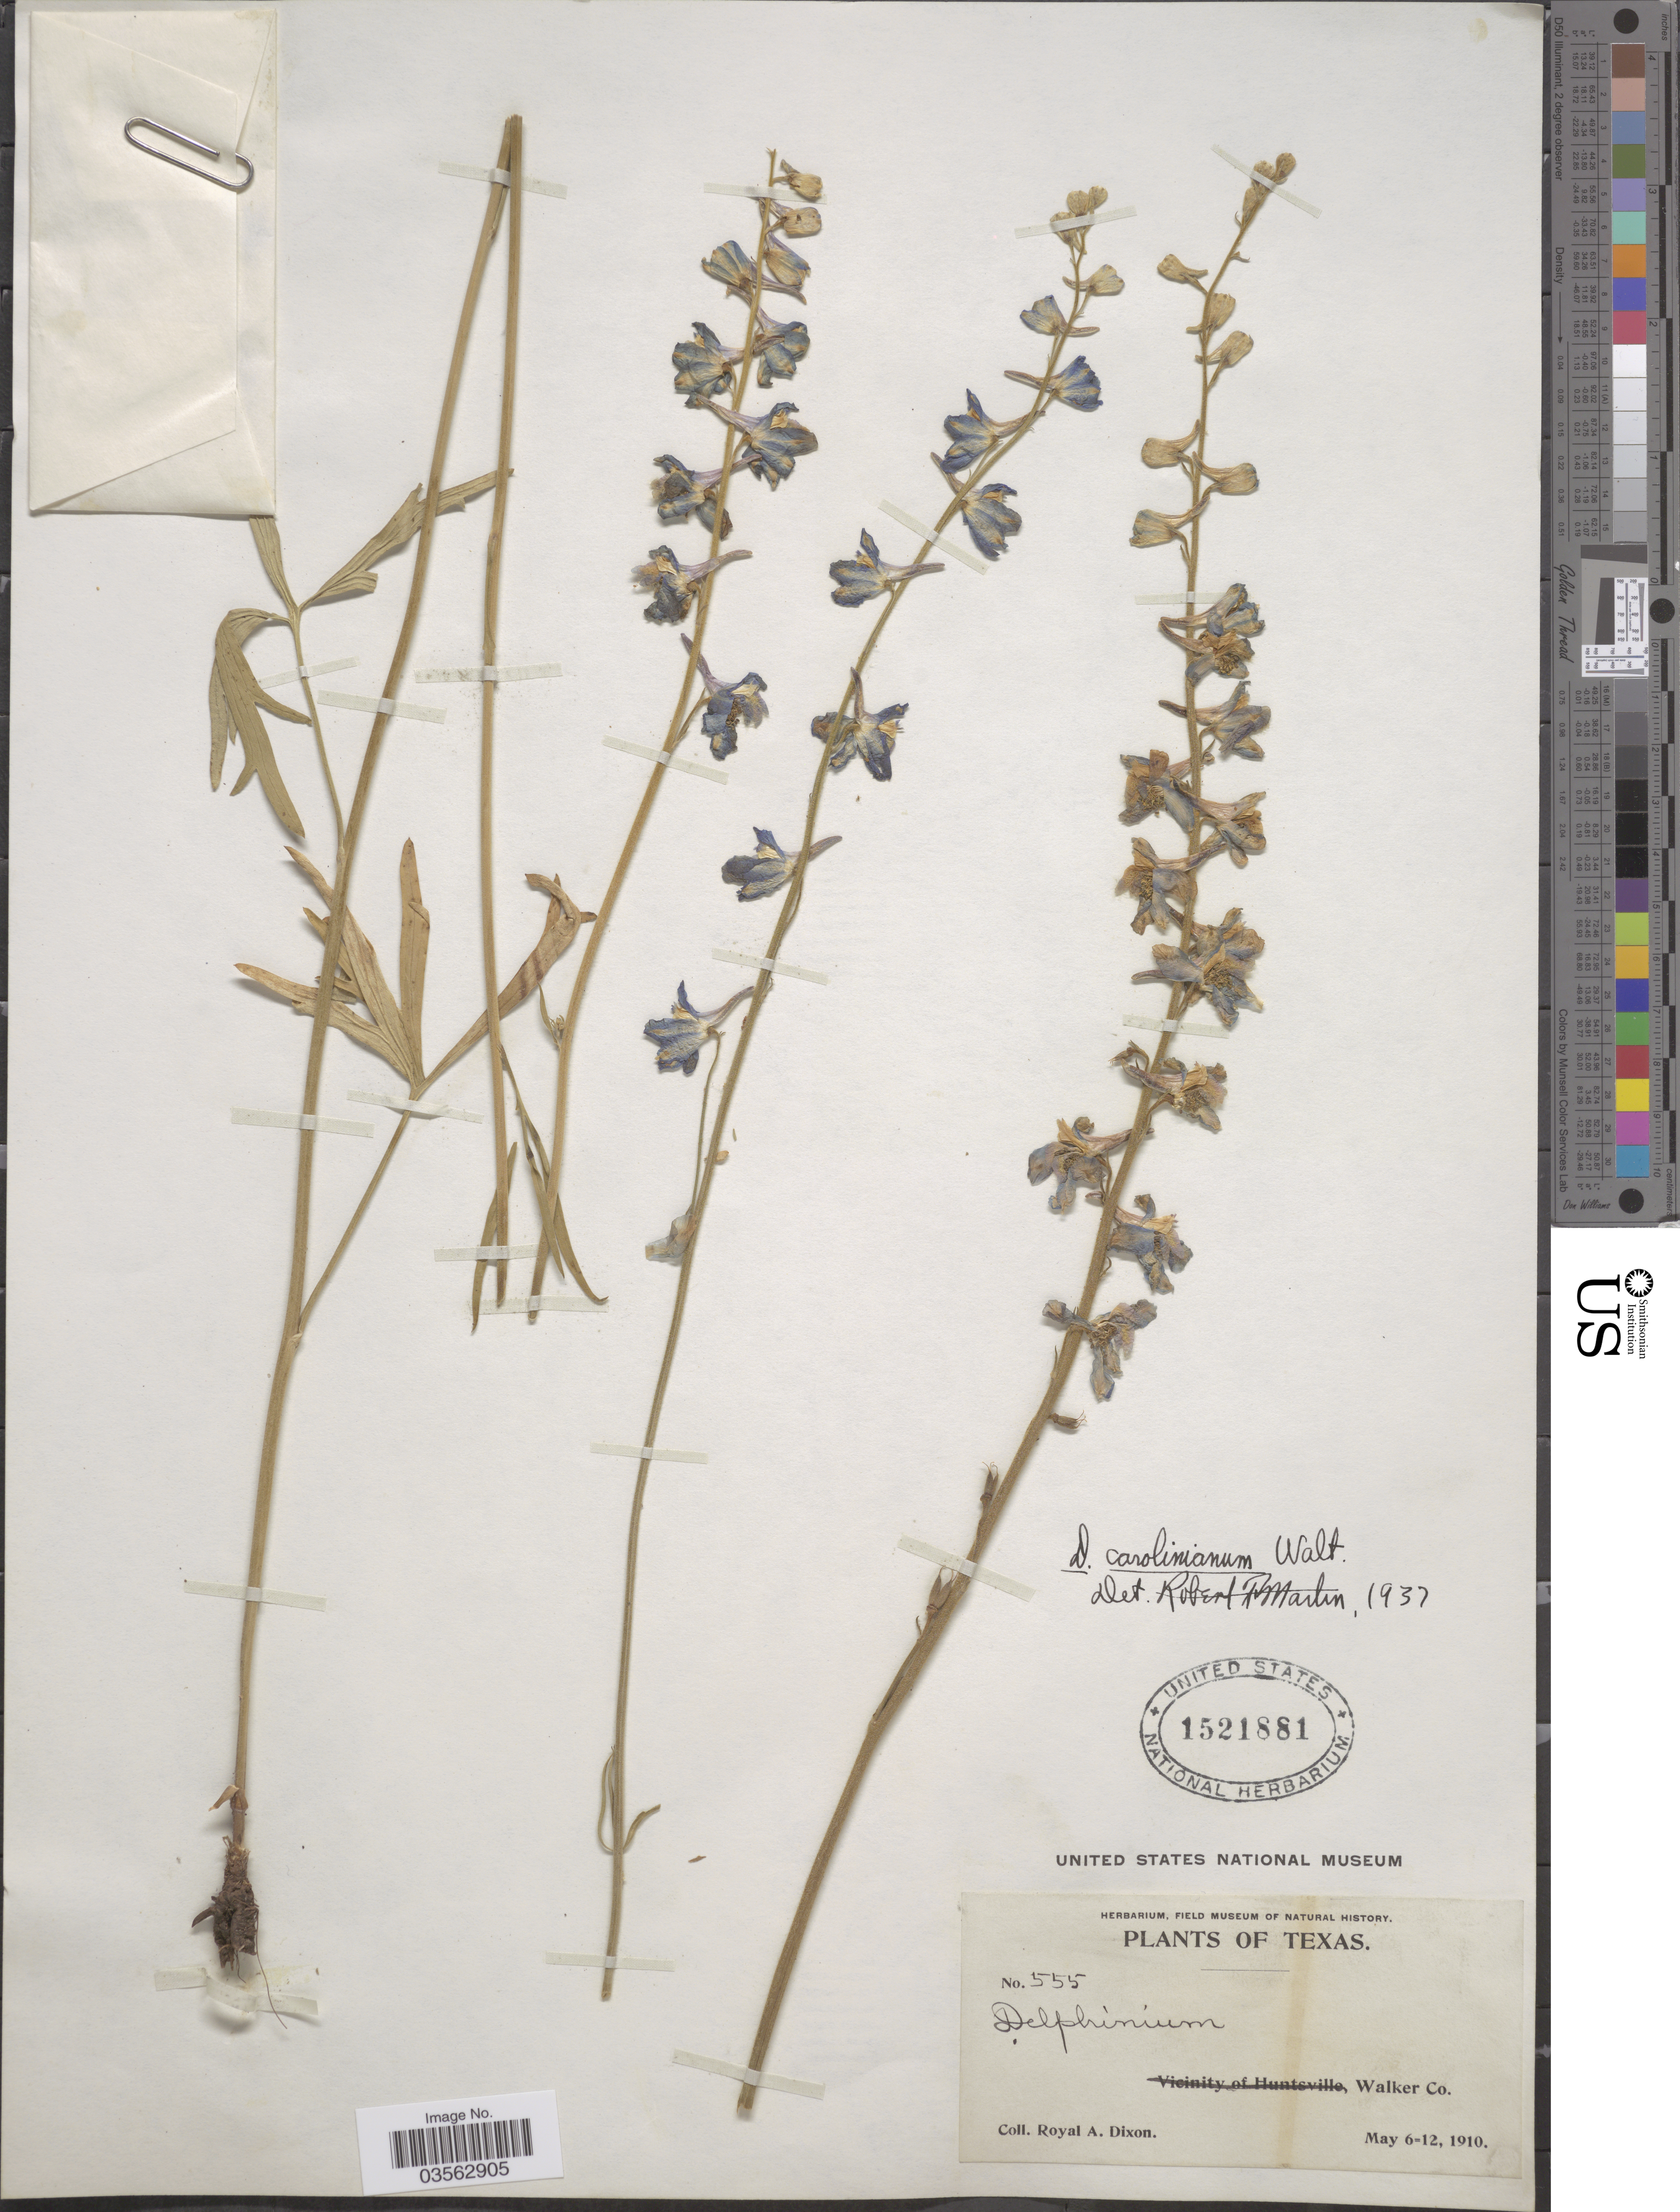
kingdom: Plantae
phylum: Tracheophyta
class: Magnoliopsida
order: Ranunculales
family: Ranunculaceae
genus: Delphinium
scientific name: Delphinium carolinianum subsp. vimineum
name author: Walter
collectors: R. A. Dixon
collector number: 555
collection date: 1910-05-06/1910-05-12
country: United States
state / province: Texas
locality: Walker Co.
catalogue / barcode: US 1521881